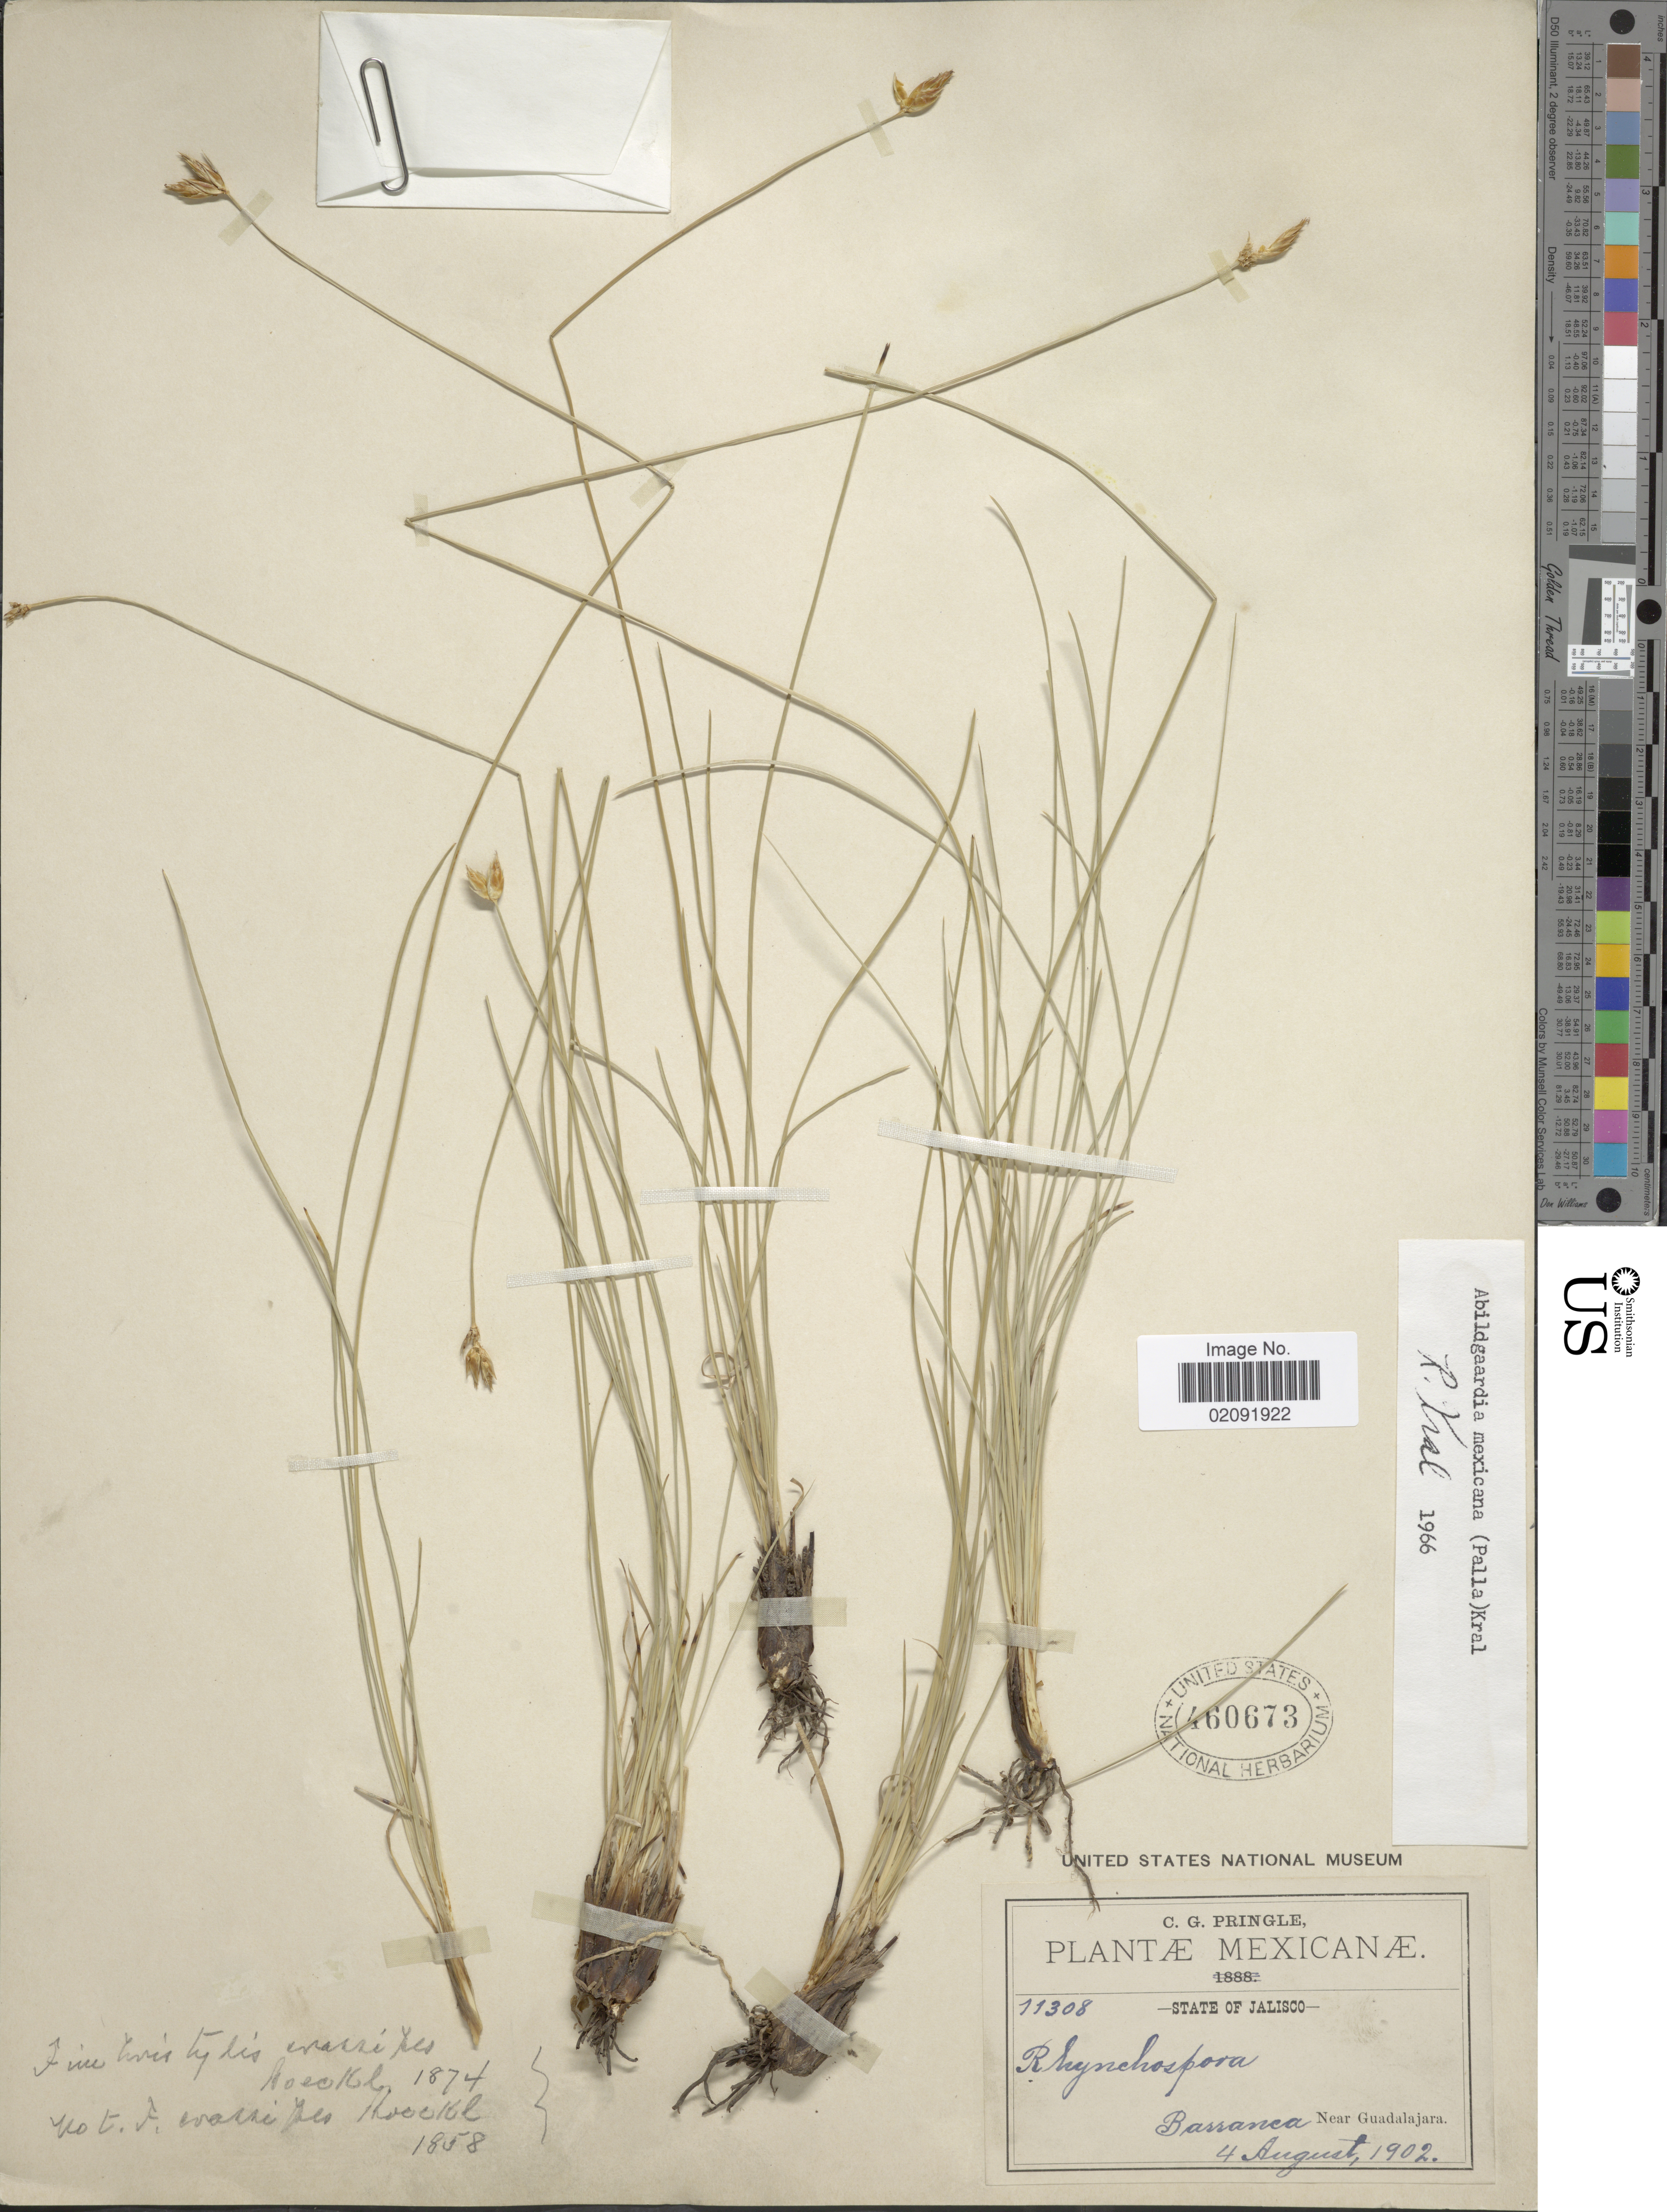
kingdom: Plantae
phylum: Tracheophyta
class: Liliopsida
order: Poales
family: Cyperaceae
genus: Abildgaardia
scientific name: Abildgaardia mexicana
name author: (Palla) Kral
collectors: C. G. Pringle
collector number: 11308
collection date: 1902-08-04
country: Mexico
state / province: Jalisco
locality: Barranca, Near Guadalajara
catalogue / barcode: US 460673